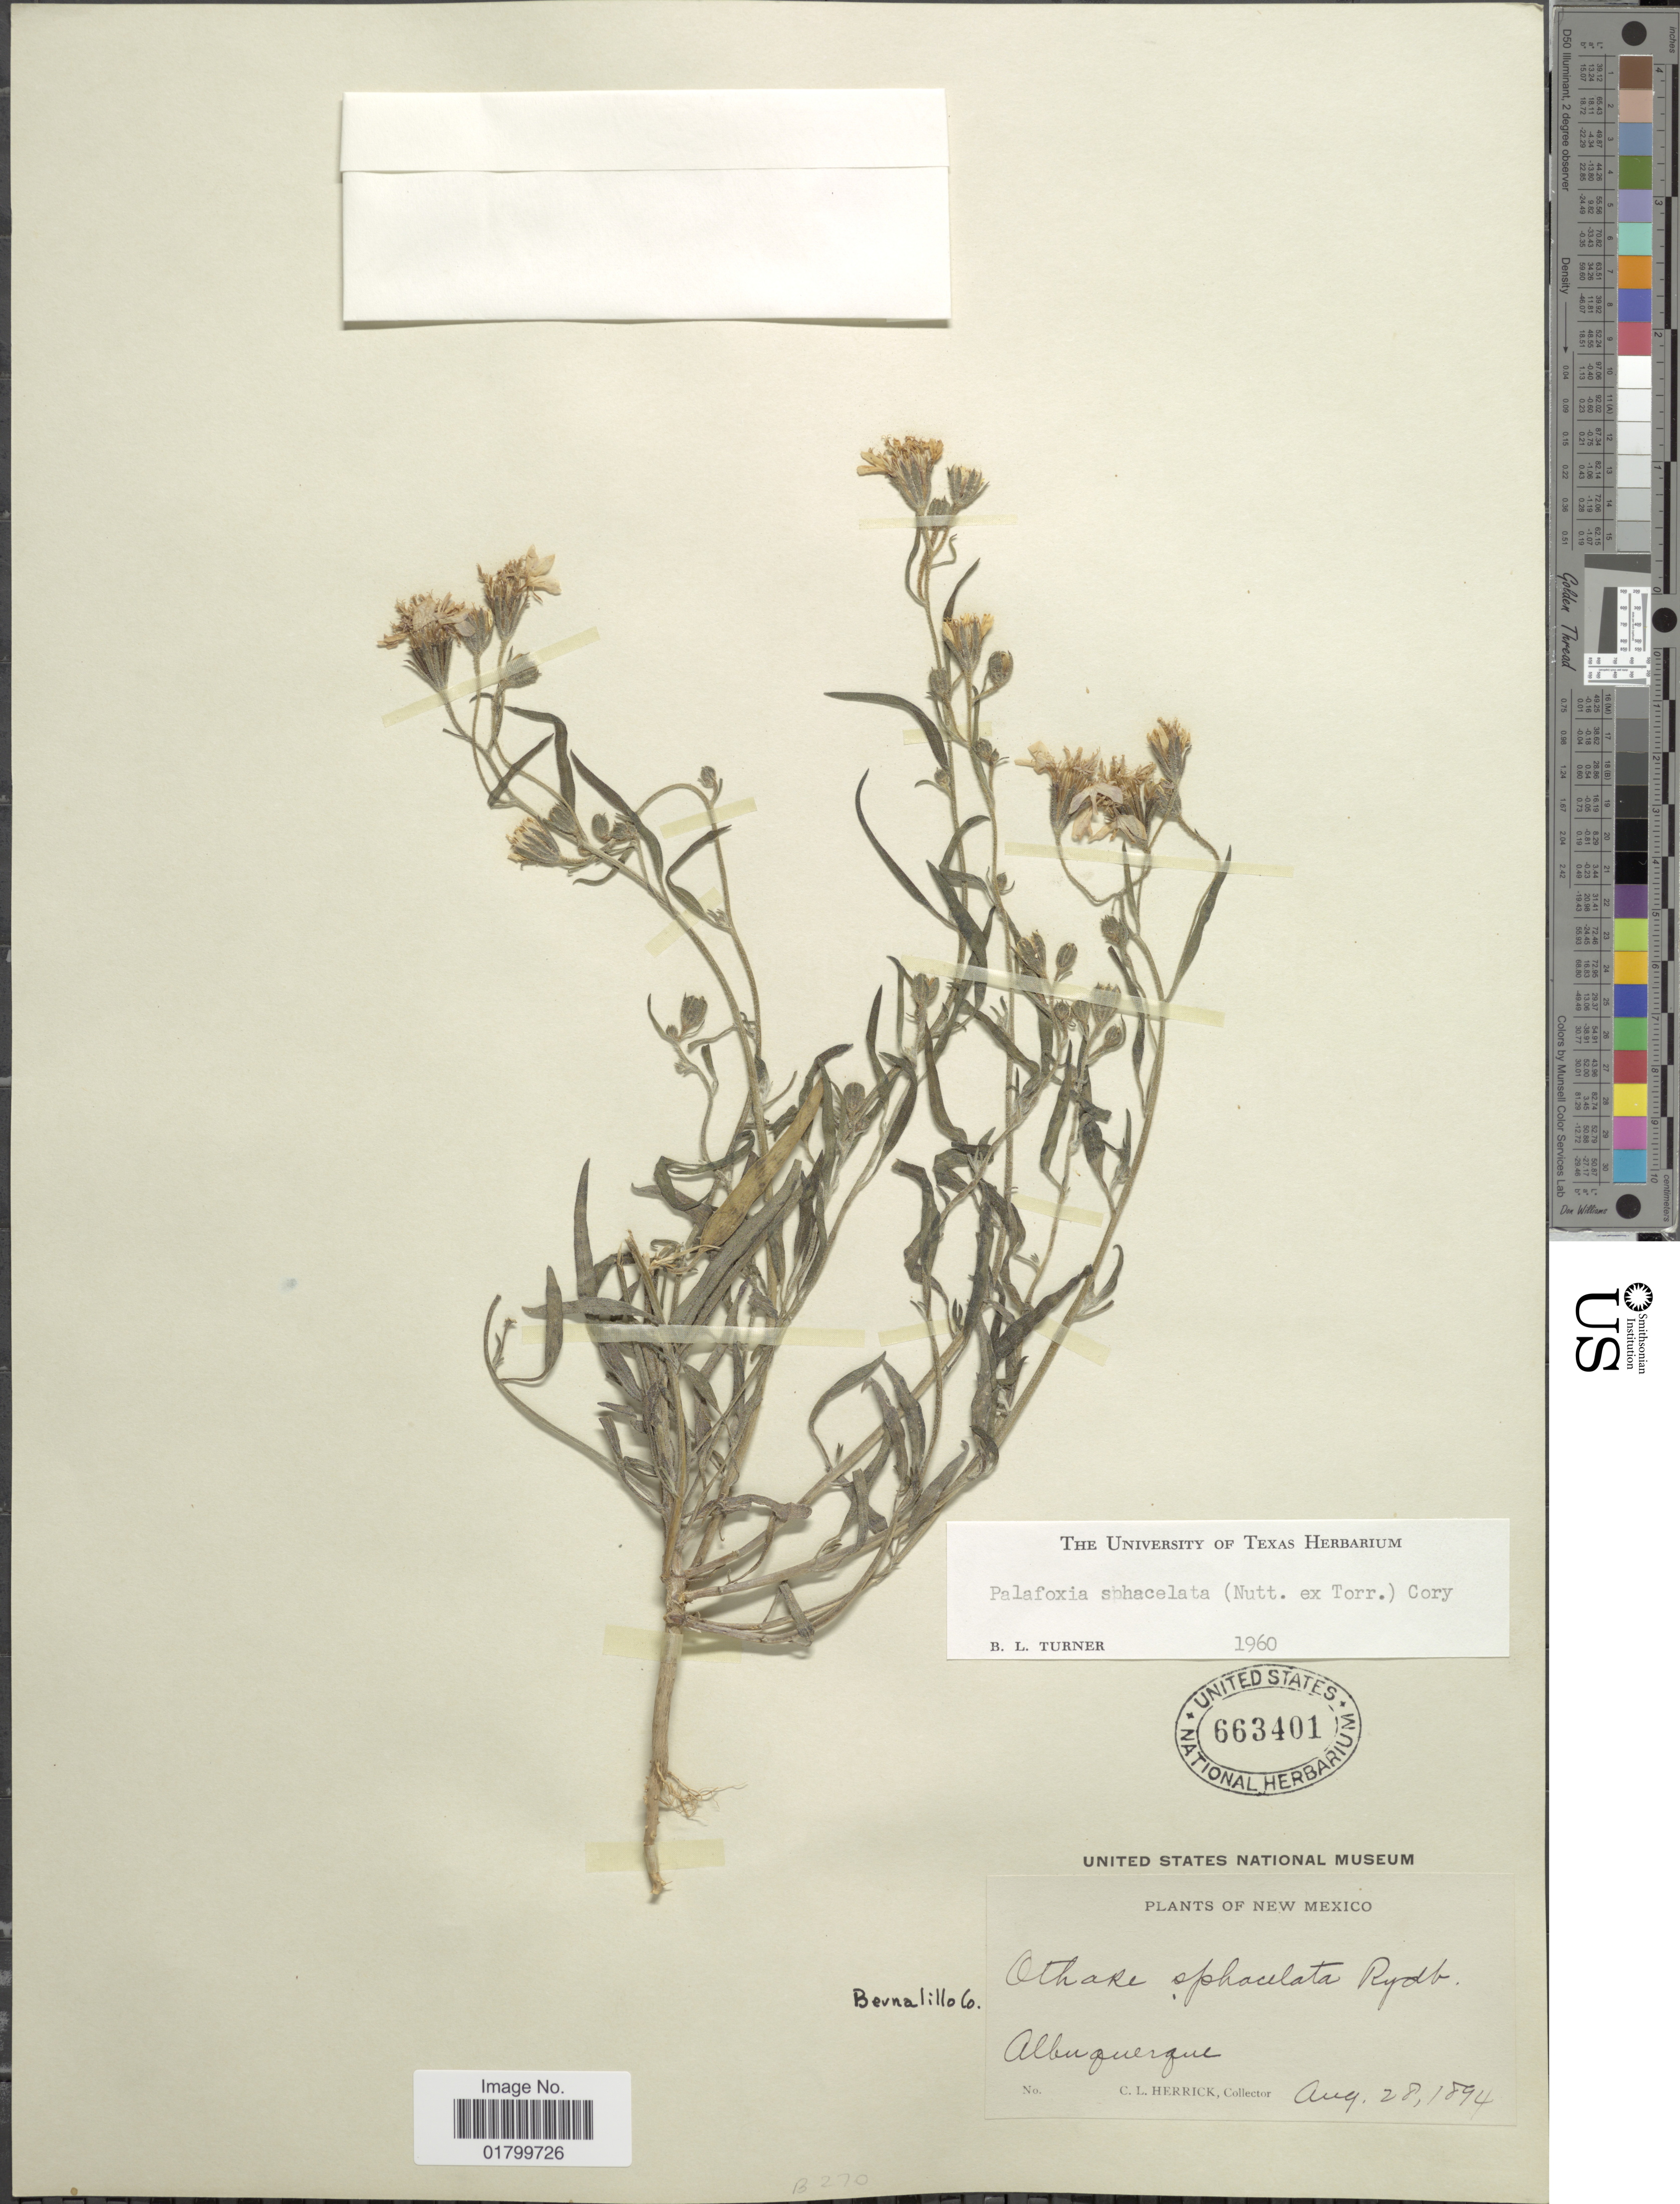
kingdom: Plantae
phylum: Tracheophyta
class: Magnoliopsida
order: Asterales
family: Asteraceae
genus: Palafoxia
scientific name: Palafoxia sphacelata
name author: (Nutt. ex Torr.) Cory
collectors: C. Herrick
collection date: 1894-08-28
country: United States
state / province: New Mexico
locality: Albuquerque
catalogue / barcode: US 663401